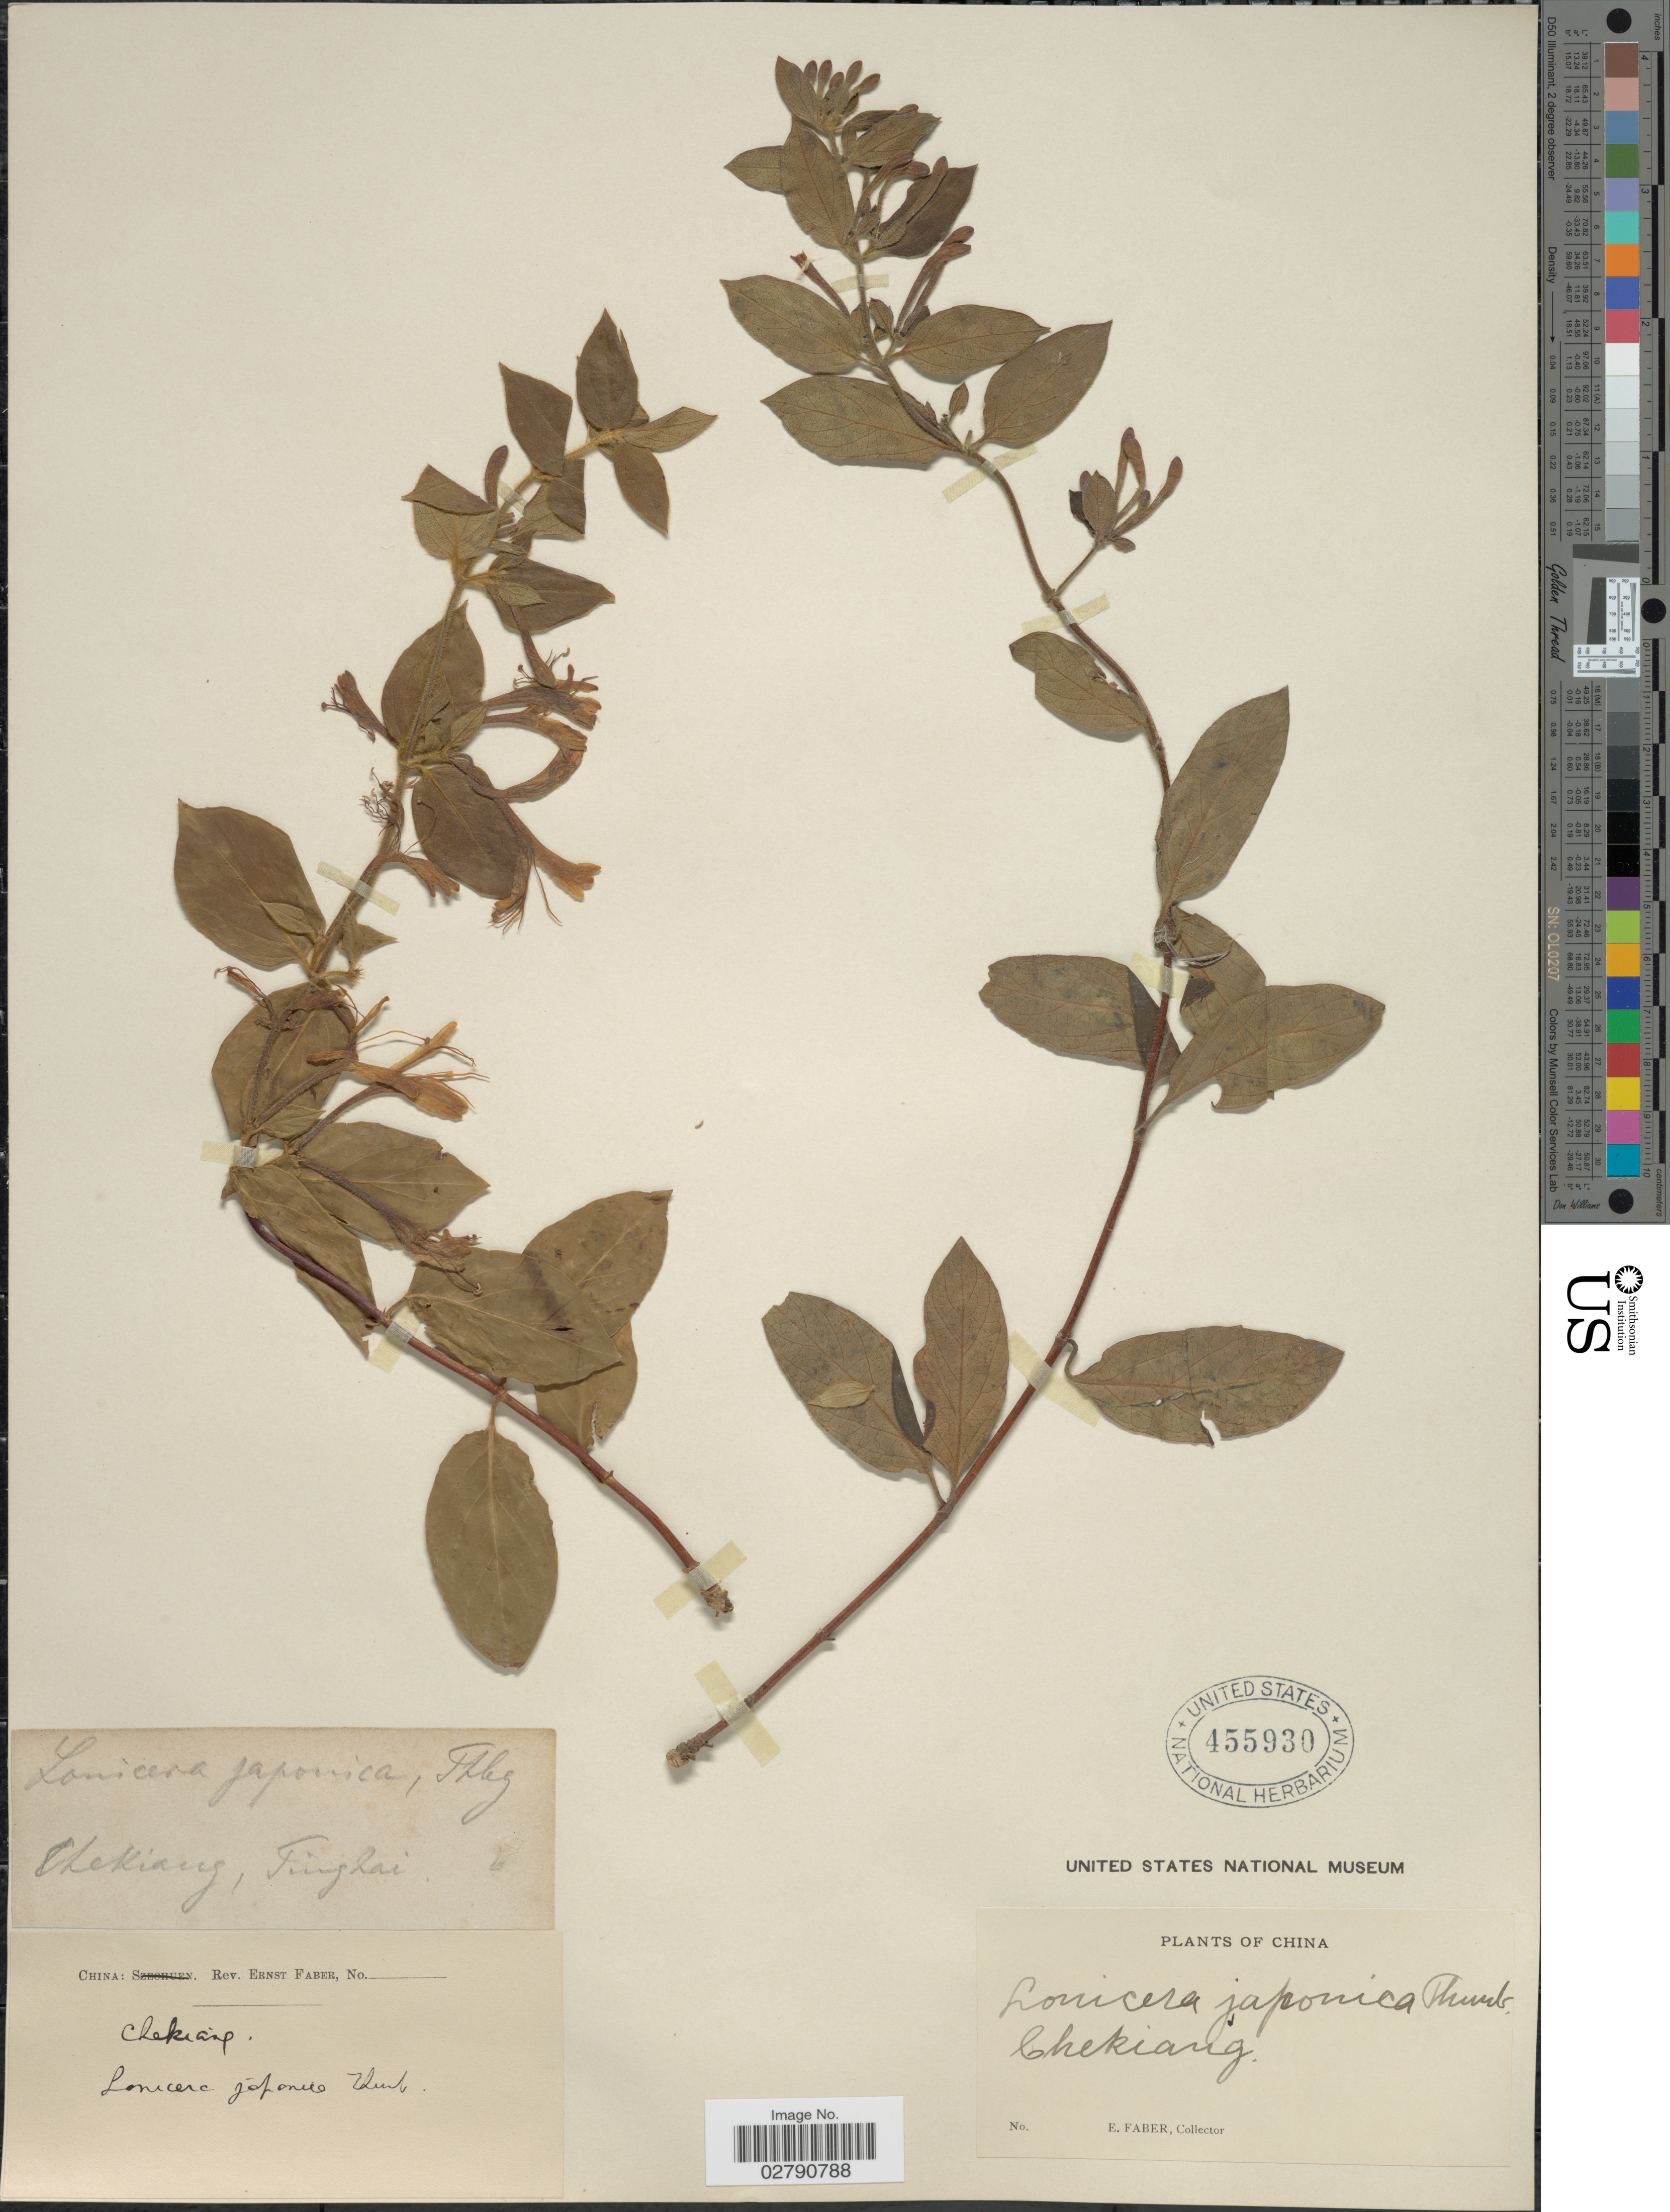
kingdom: Plantae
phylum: Tracheophyta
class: Magnoliopsida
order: Dipsacales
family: Caprifoliaceae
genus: Lonicera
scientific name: Lonicera japonica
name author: Thunb.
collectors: E. Faber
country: China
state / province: Zhejiang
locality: Chekiang, Finghai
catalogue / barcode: US 455930